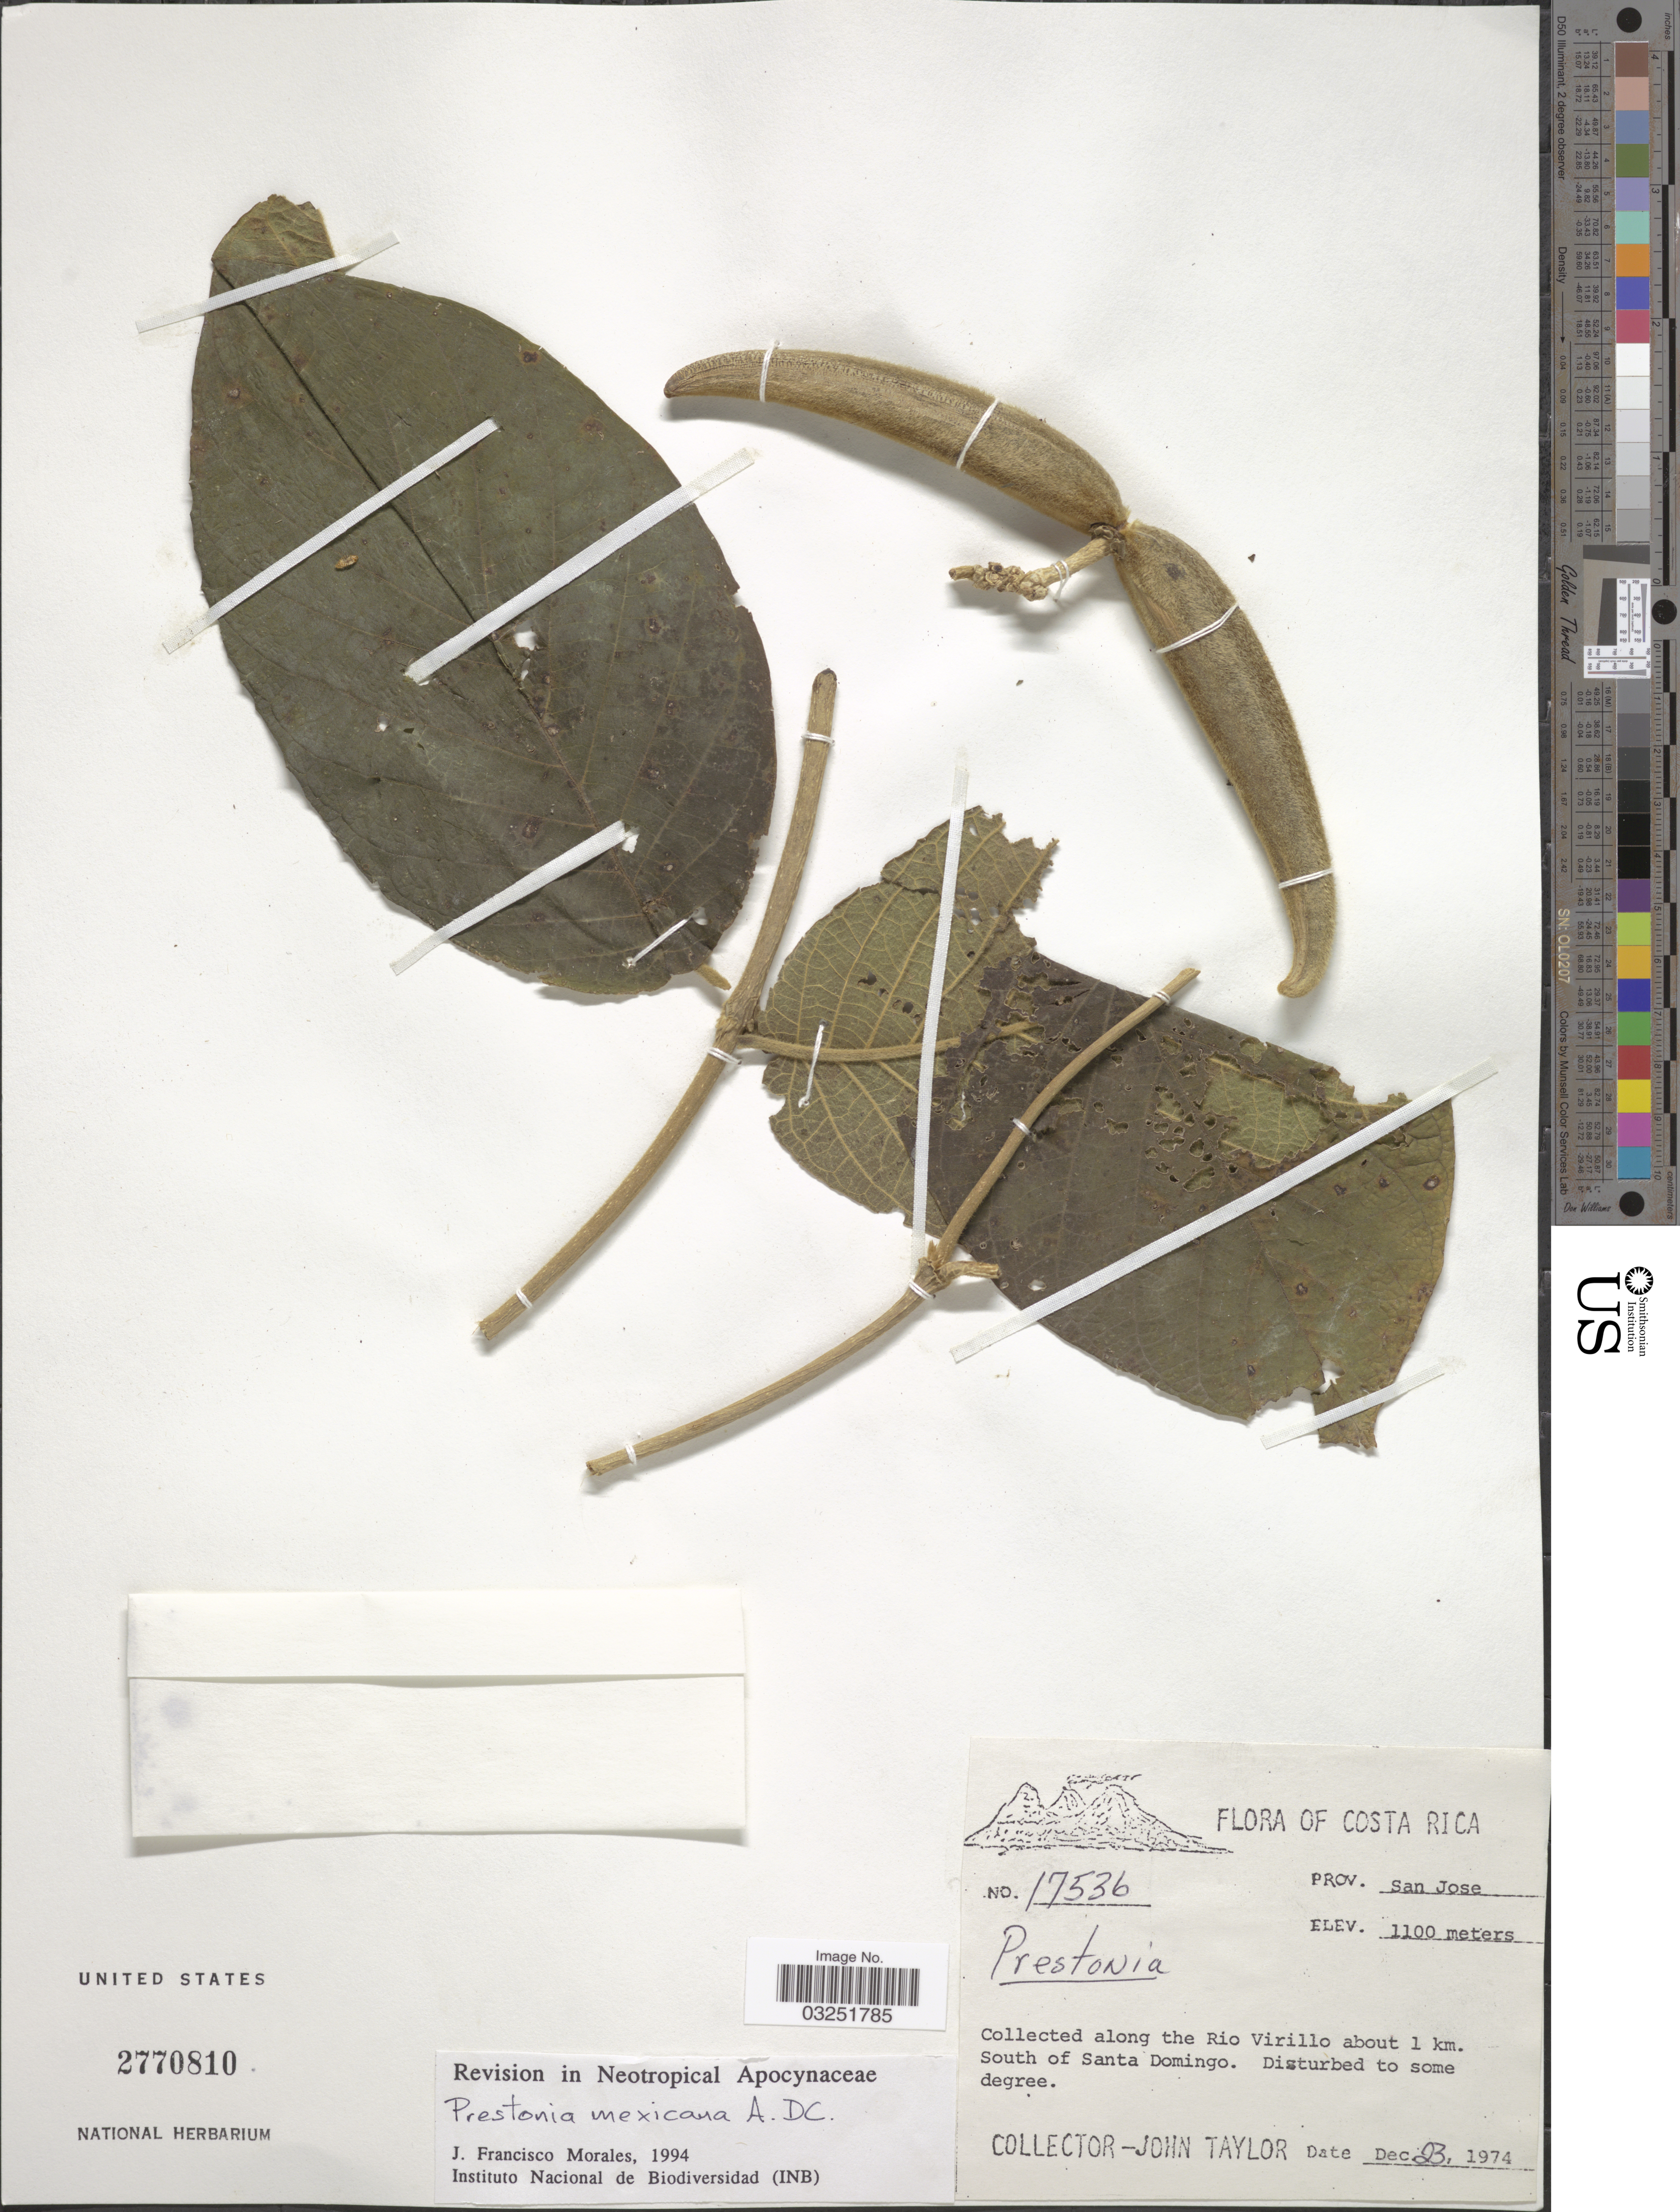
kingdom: Plantae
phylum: Tracheophyta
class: Magnoliopsida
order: Gentianales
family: Apocynaceae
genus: Prestonia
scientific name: Prestonia mexicana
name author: DC.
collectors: J. Taylor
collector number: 17536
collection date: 1974-12-23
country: Costa Rica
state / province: San José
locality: along the Rio Virillo about 1 km. South of Santa Domingo.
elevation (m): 1100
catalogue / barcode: US 2770810